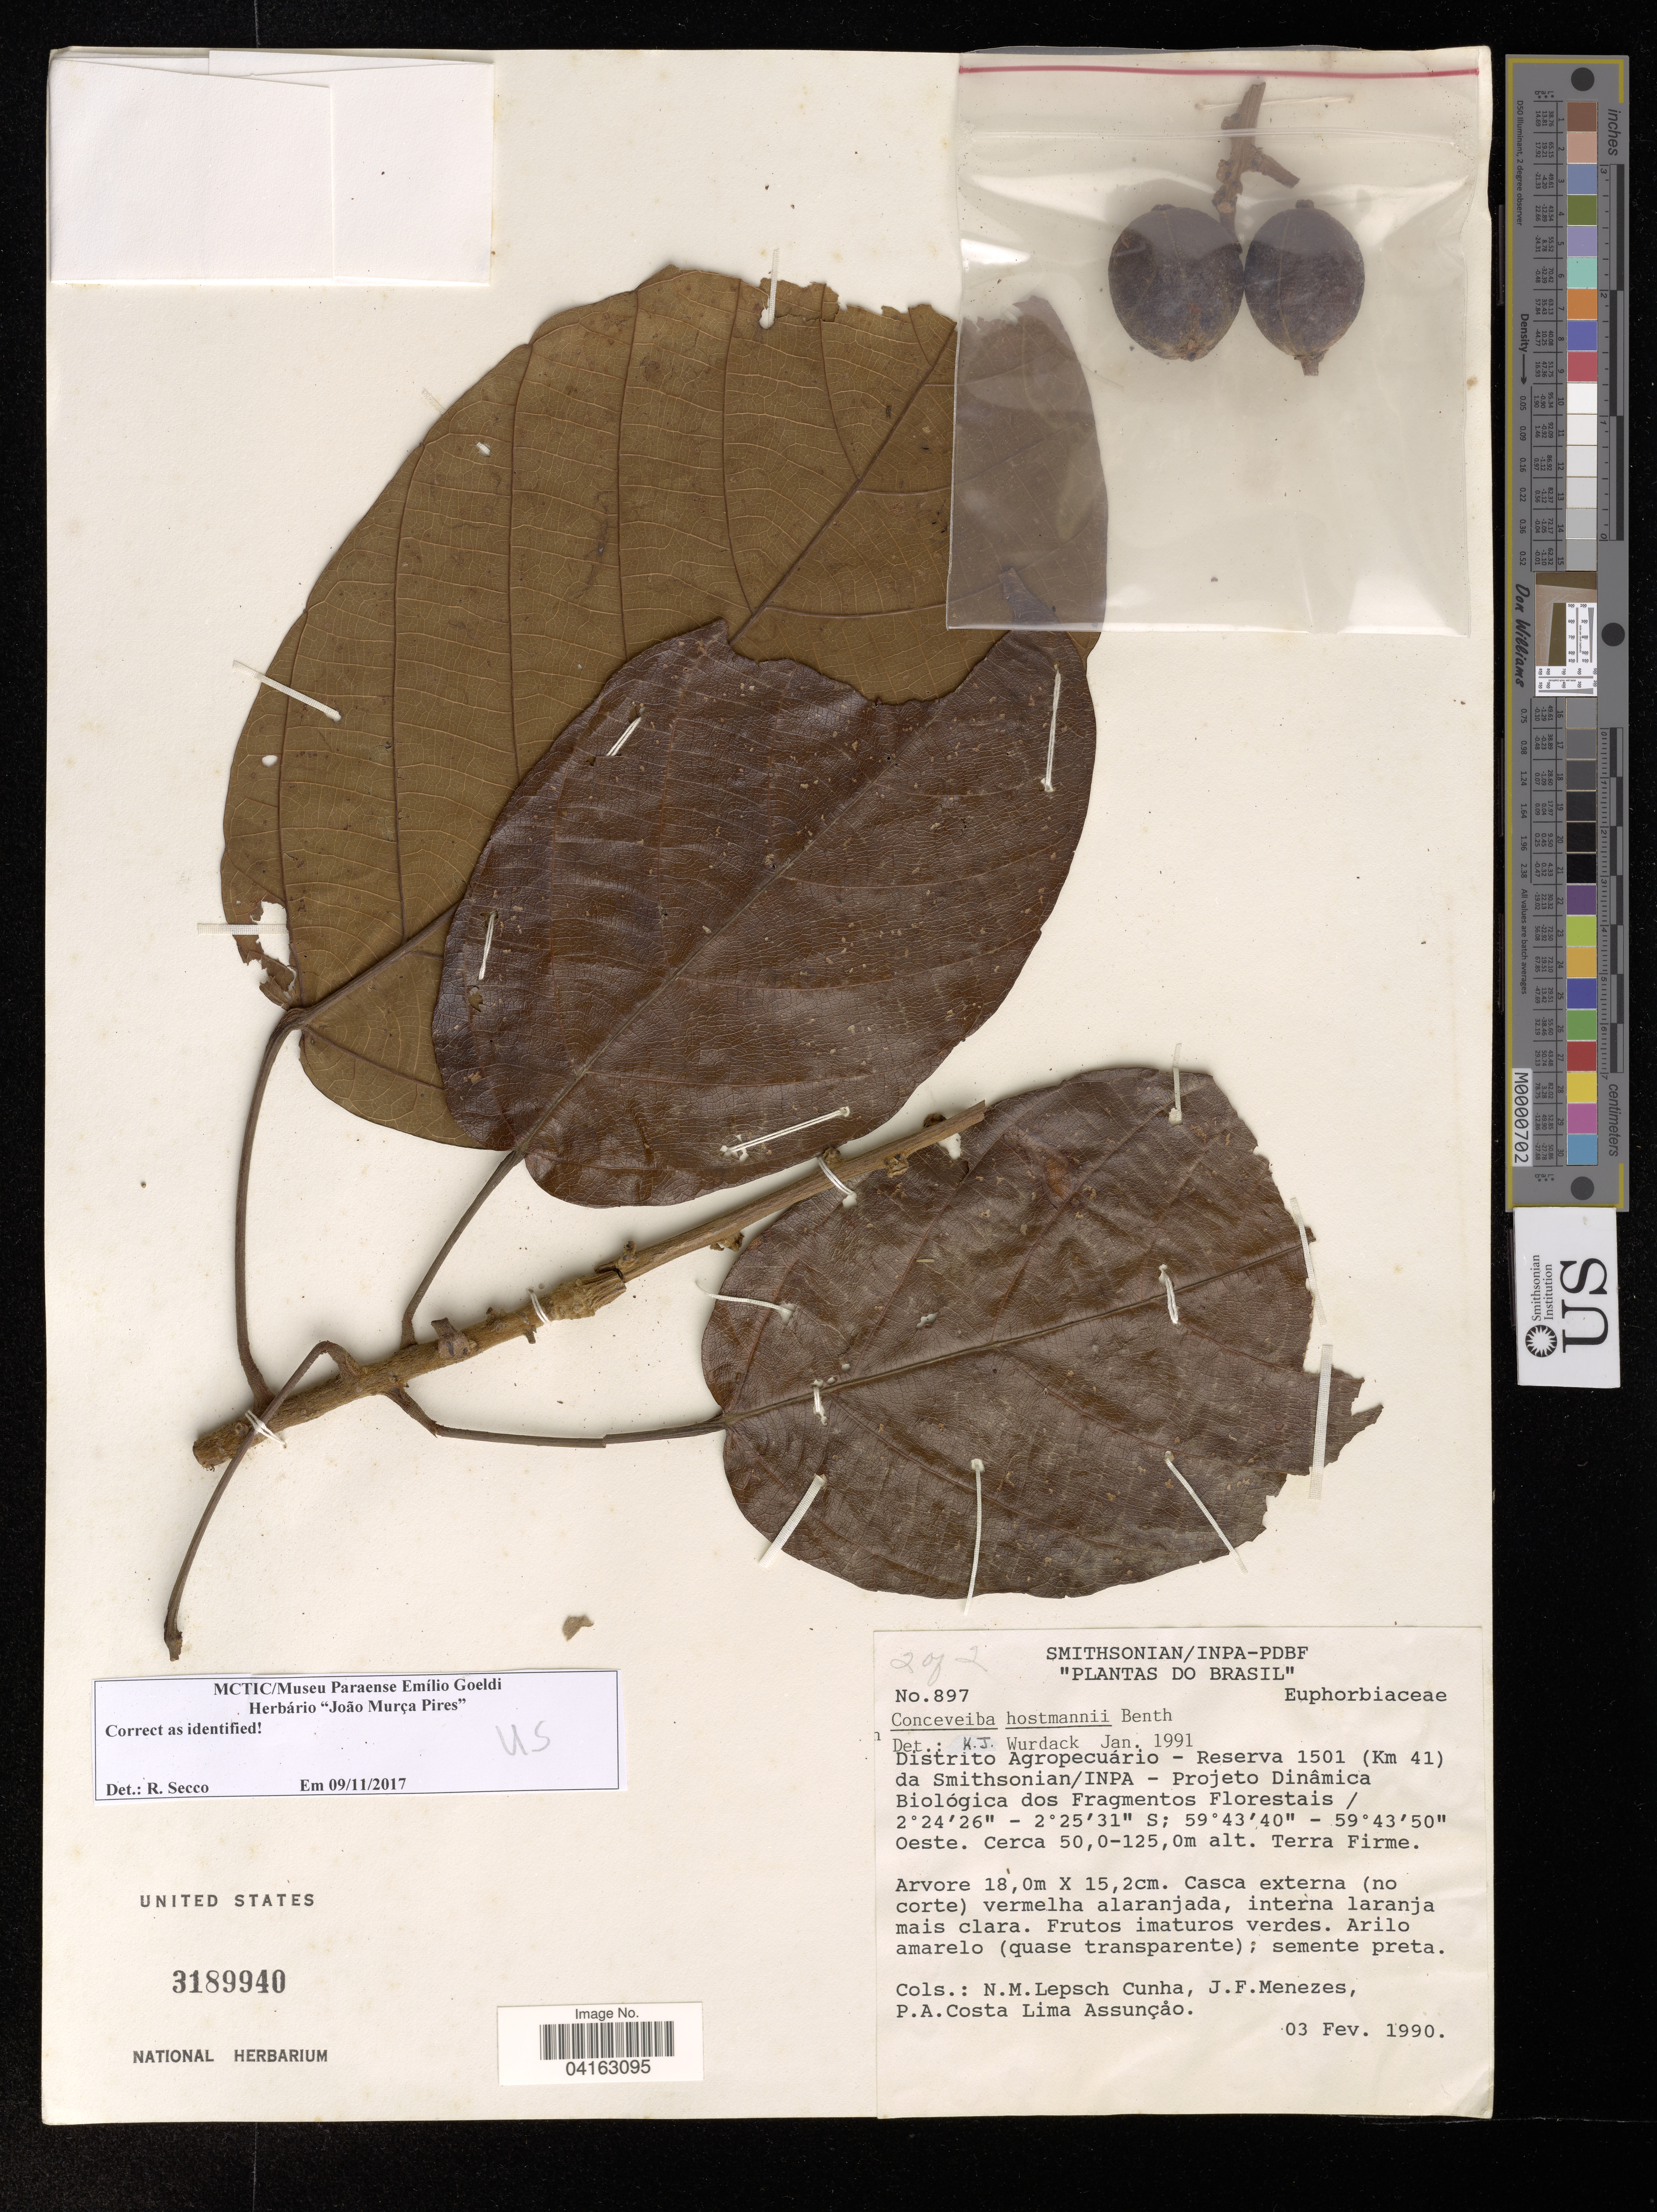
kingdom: Plantae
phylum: Tracheophyta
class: Magnoliopsida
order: Malpighiales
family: Euphorbiaceae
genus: Conceveiba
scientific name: Conceveiba hostmannii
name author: Benth.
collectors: N. M. Lepsch da Cunha, J. F. Menezes & P. Assunçao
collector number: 897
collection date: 1990-02-03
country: Brazil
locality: Distrito Agropecuário - Reserva 1501 (Km 41) da Smithsonian/ INPA - Projeto Dinâmica Biológica dos Fragmentos Florestais.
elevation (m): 500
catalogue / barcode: US 3189940